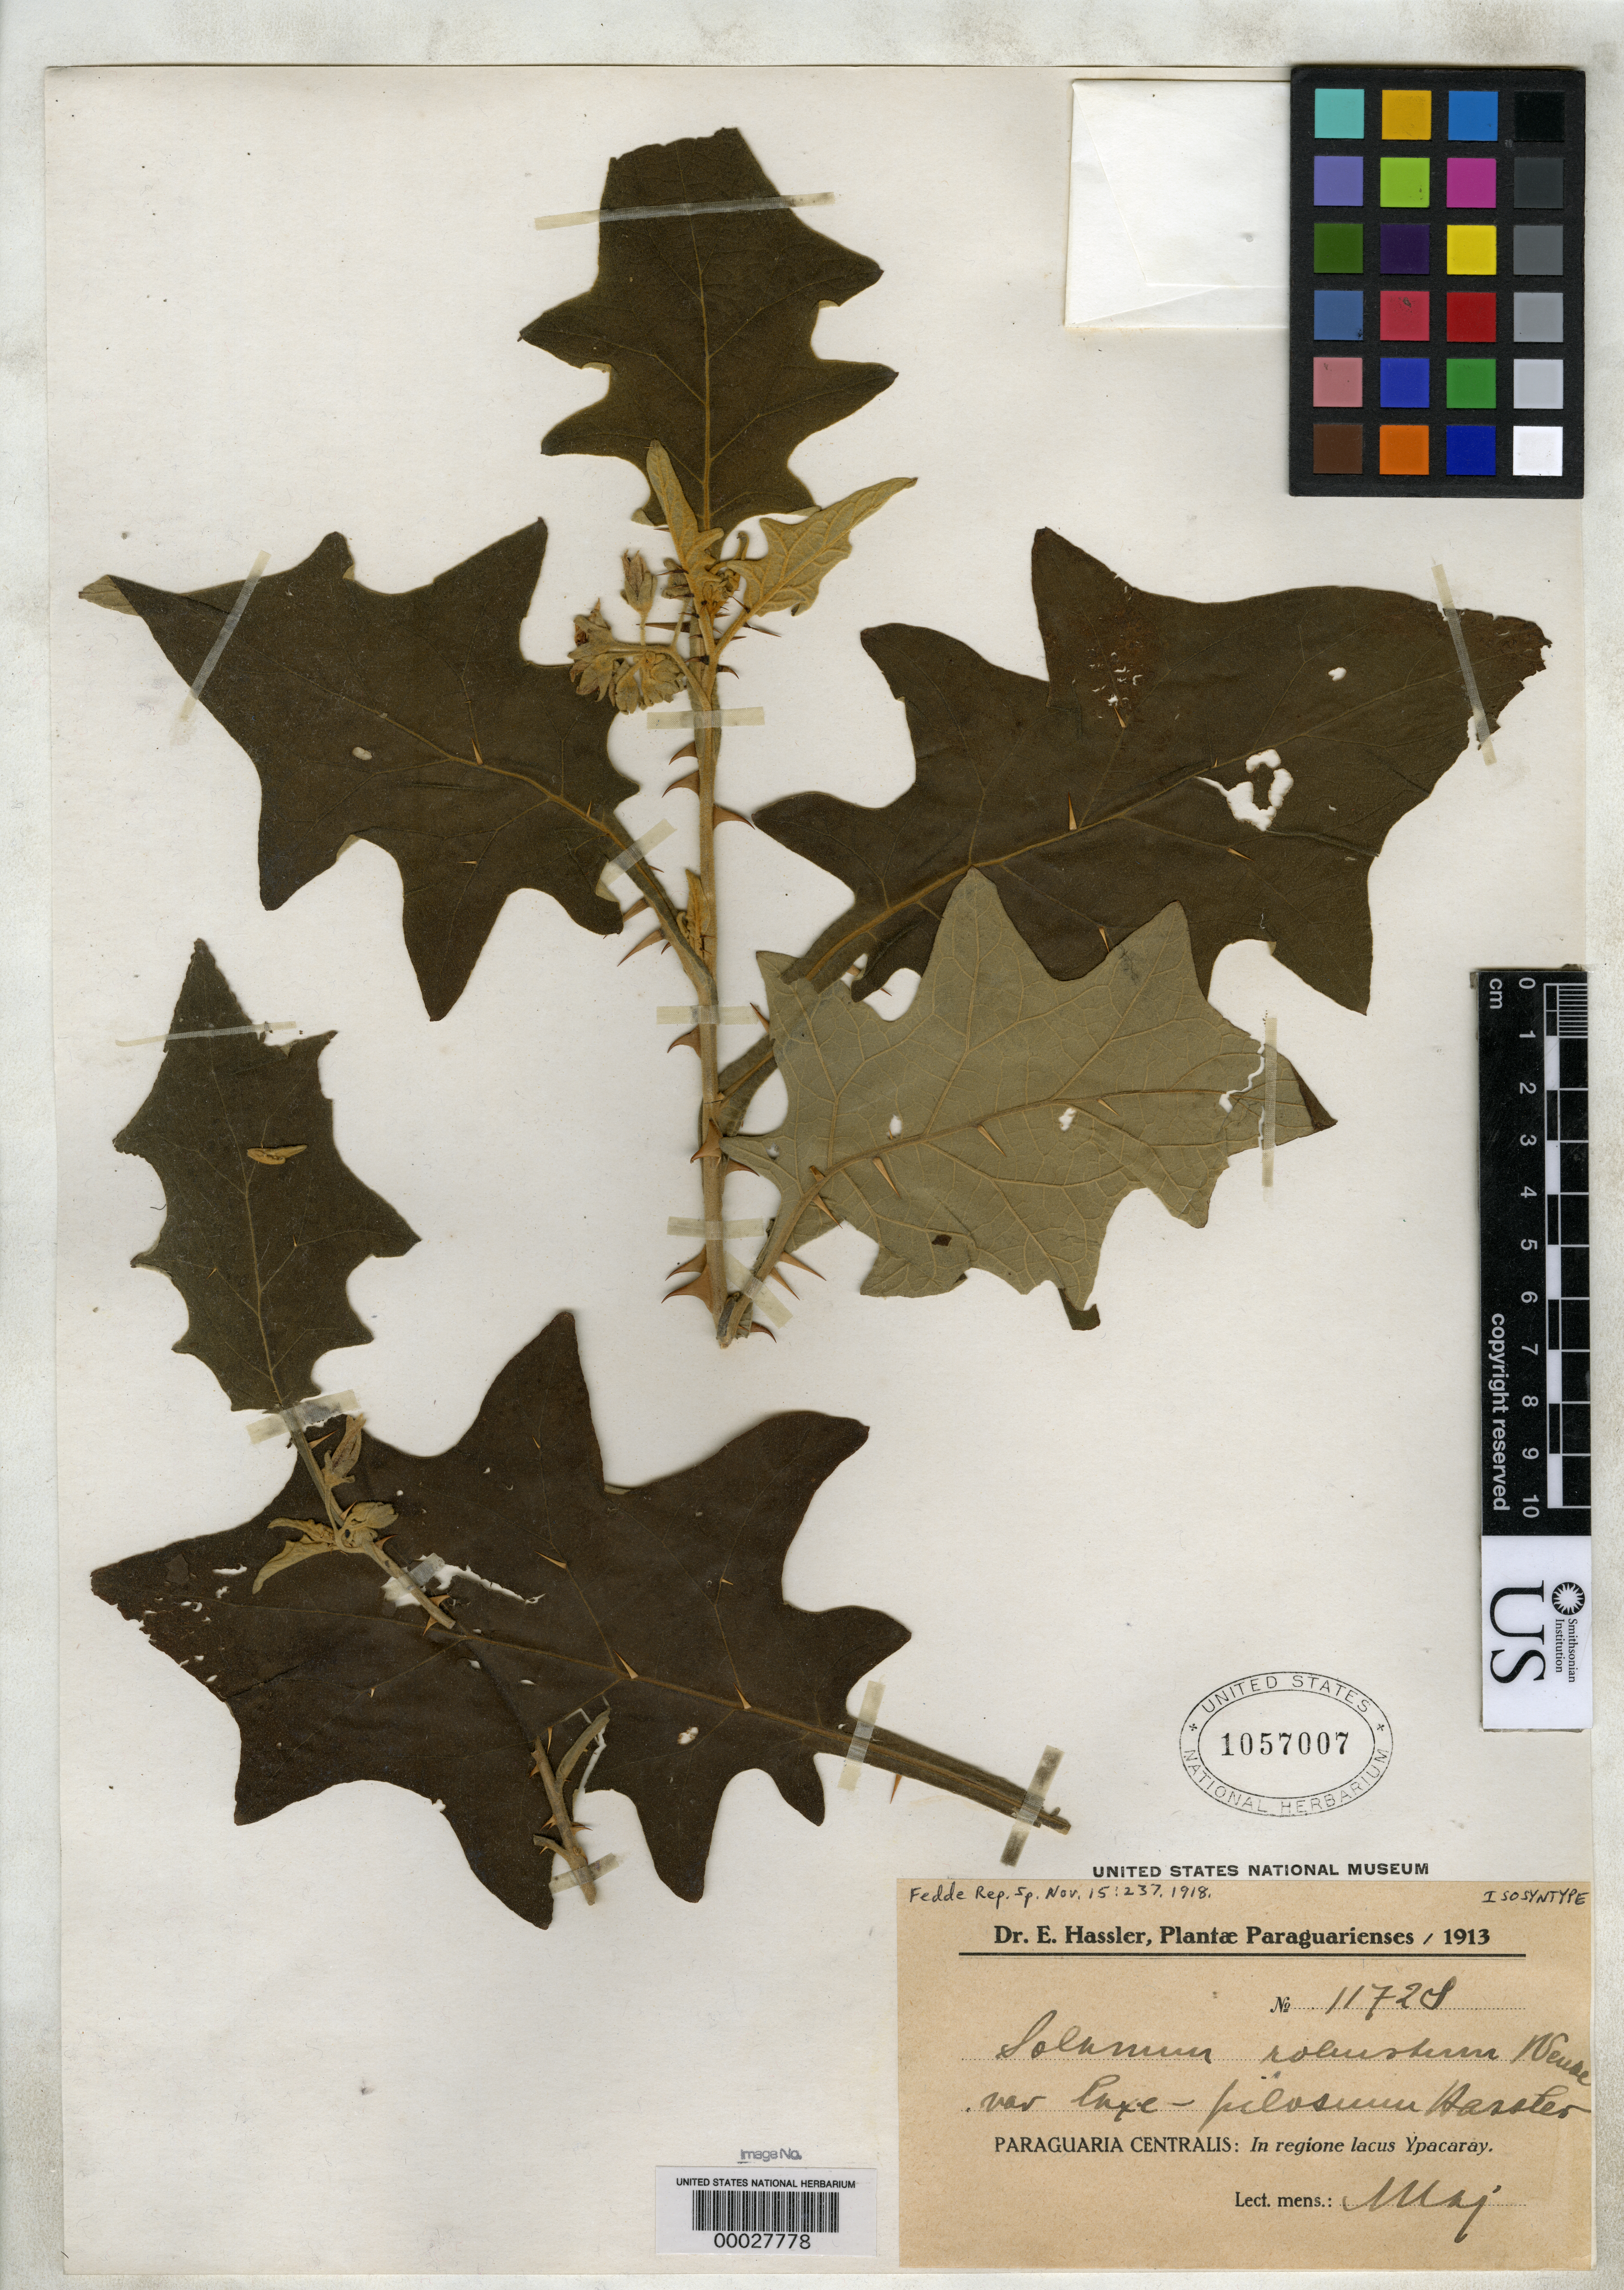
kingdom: Plantae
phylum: Tracheophyta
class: Magnoliopsida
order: Solanales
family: Solanaceae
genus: Solanum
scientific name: Solanum robustum var. laxe-pilosum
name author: Hassl.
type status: Isosyntype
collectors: E. Hassler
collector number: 11728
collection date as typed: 1913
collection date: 1913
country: Paraguay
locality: Central, near Ypacaray Lake.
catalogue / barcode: US 1057007